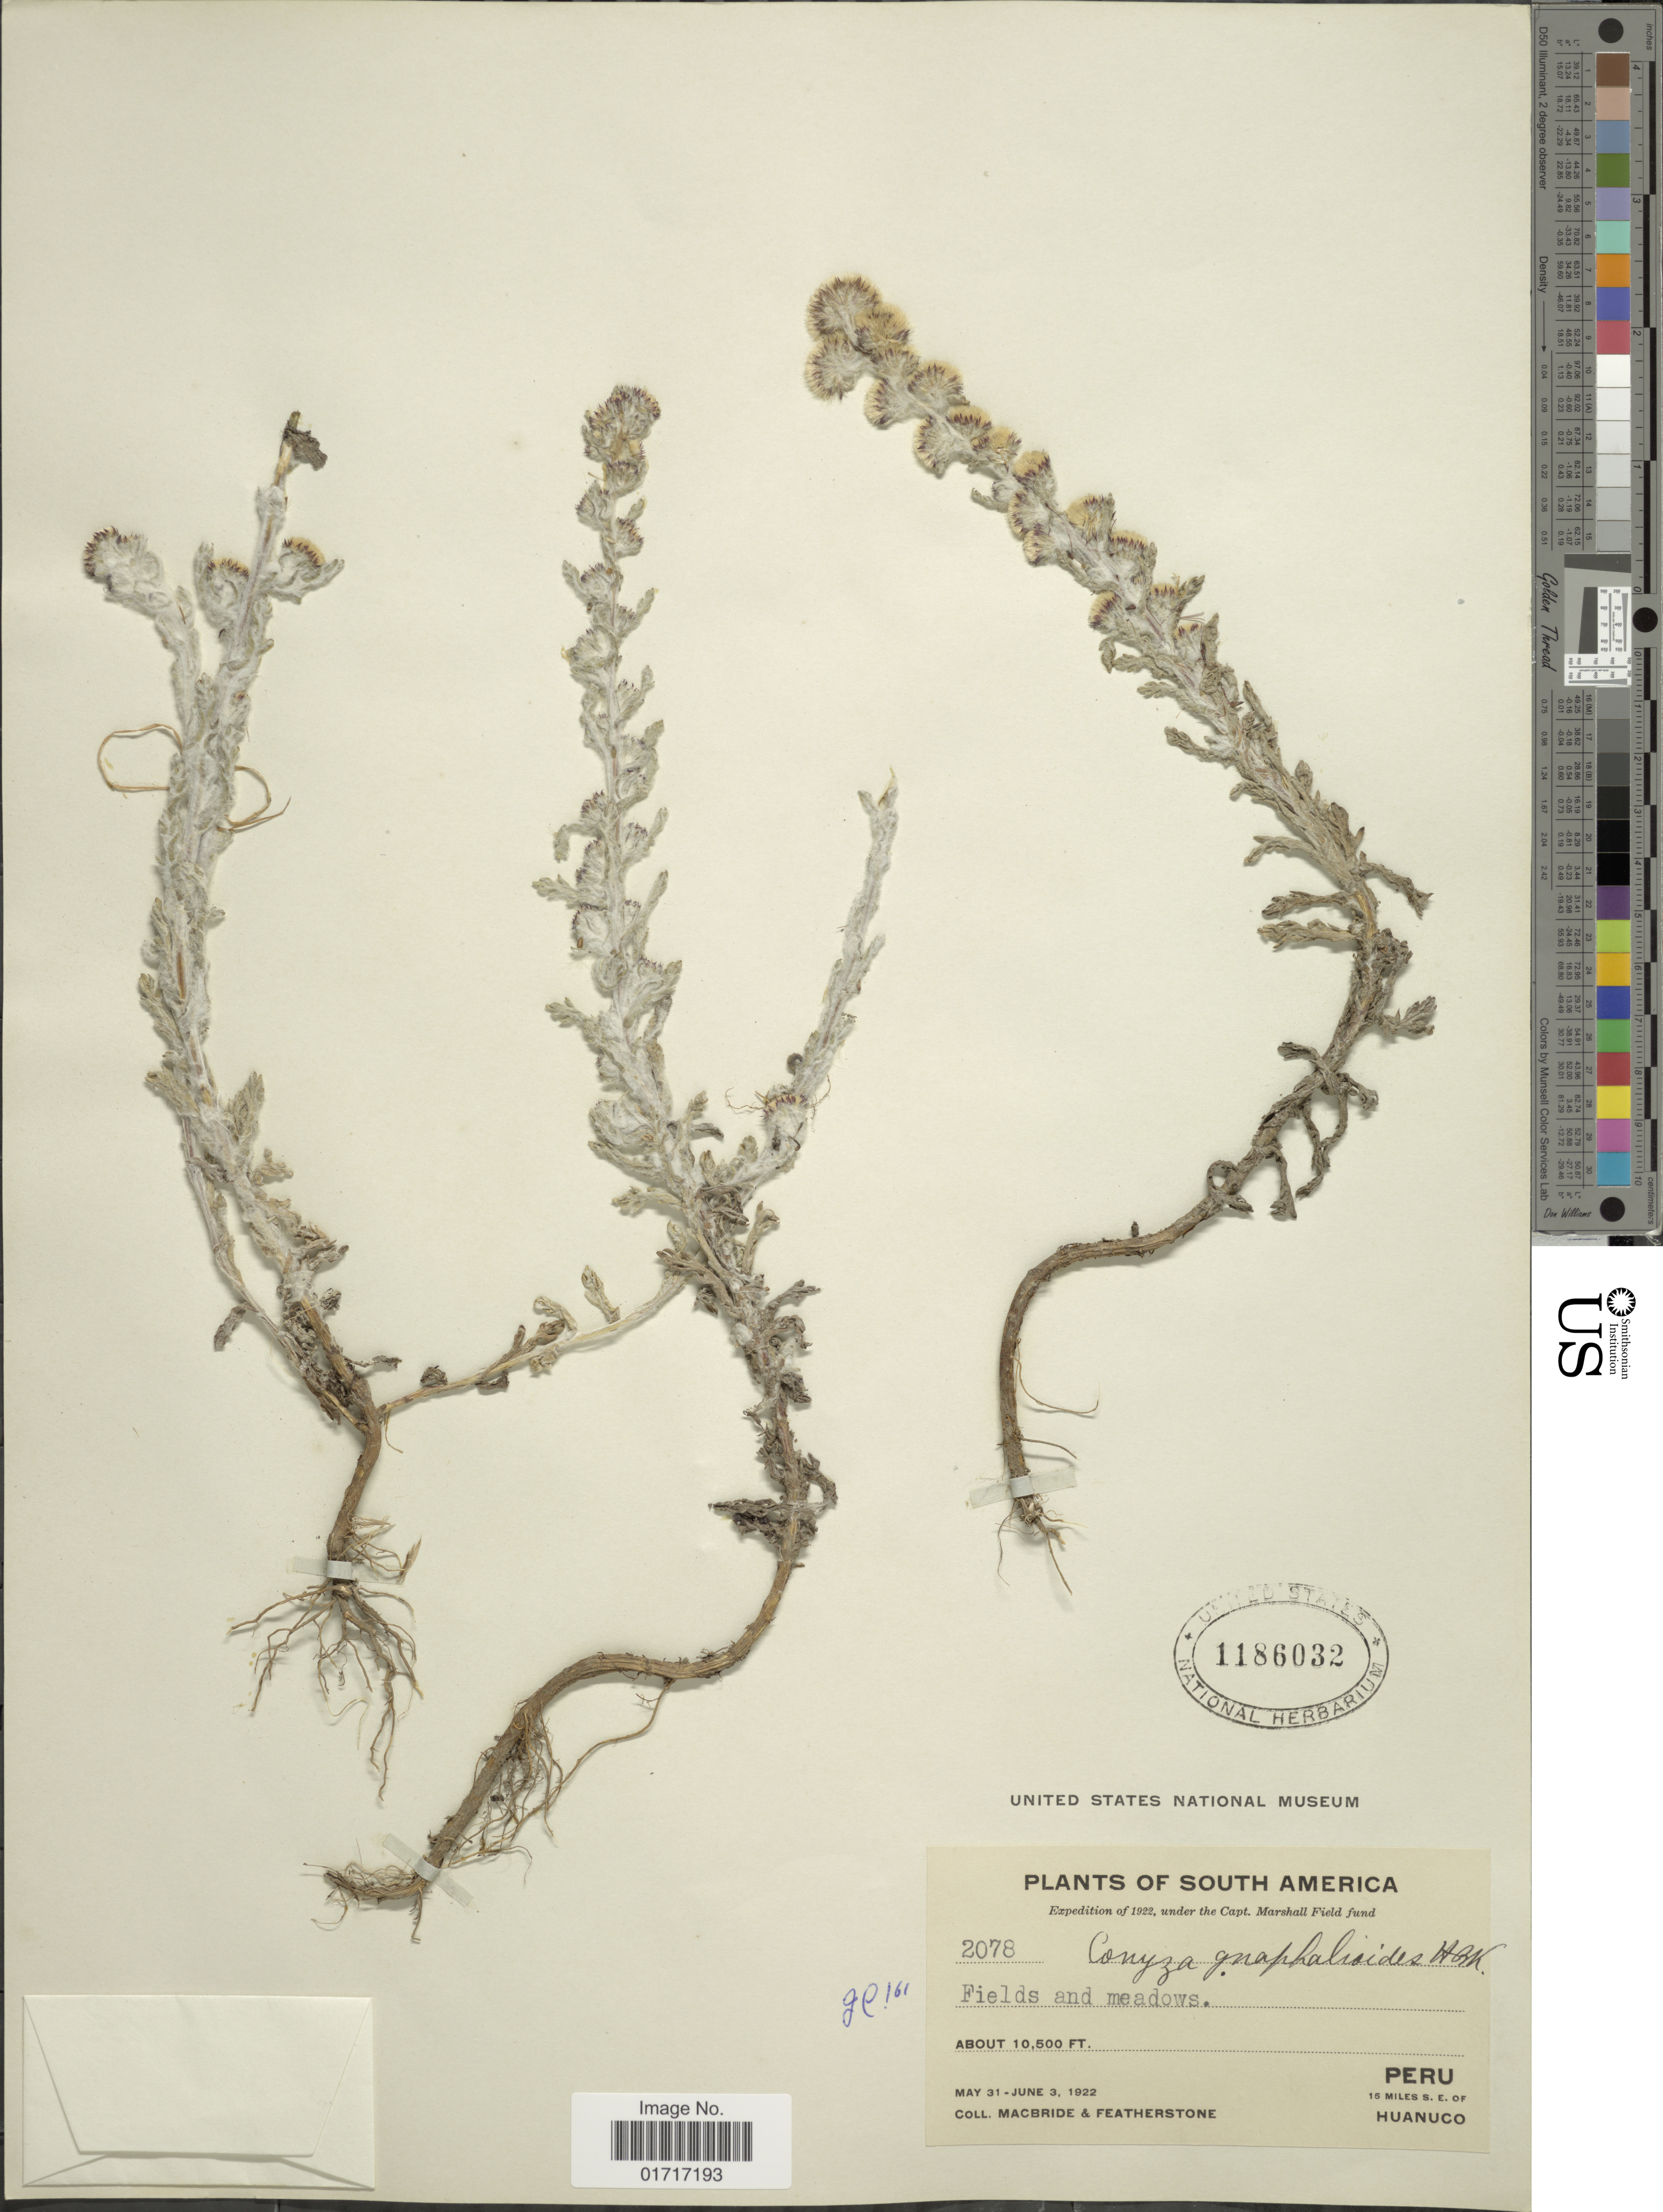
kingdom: Plantae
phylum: Tracheophyta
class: Magnoliopsida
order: Asterales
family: Asteraceae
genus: Conyza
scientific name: Conyza gnaphalioides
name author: Kunth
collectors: Macbride, -- & -. Featherstone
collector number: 2078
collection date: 1922-05-31/1922-06-03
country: Peru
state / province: Huánuco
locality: Peru, 15 miles s.e of Huanuco. Fields and meadows.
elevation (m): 3200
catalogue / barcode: US 1186032